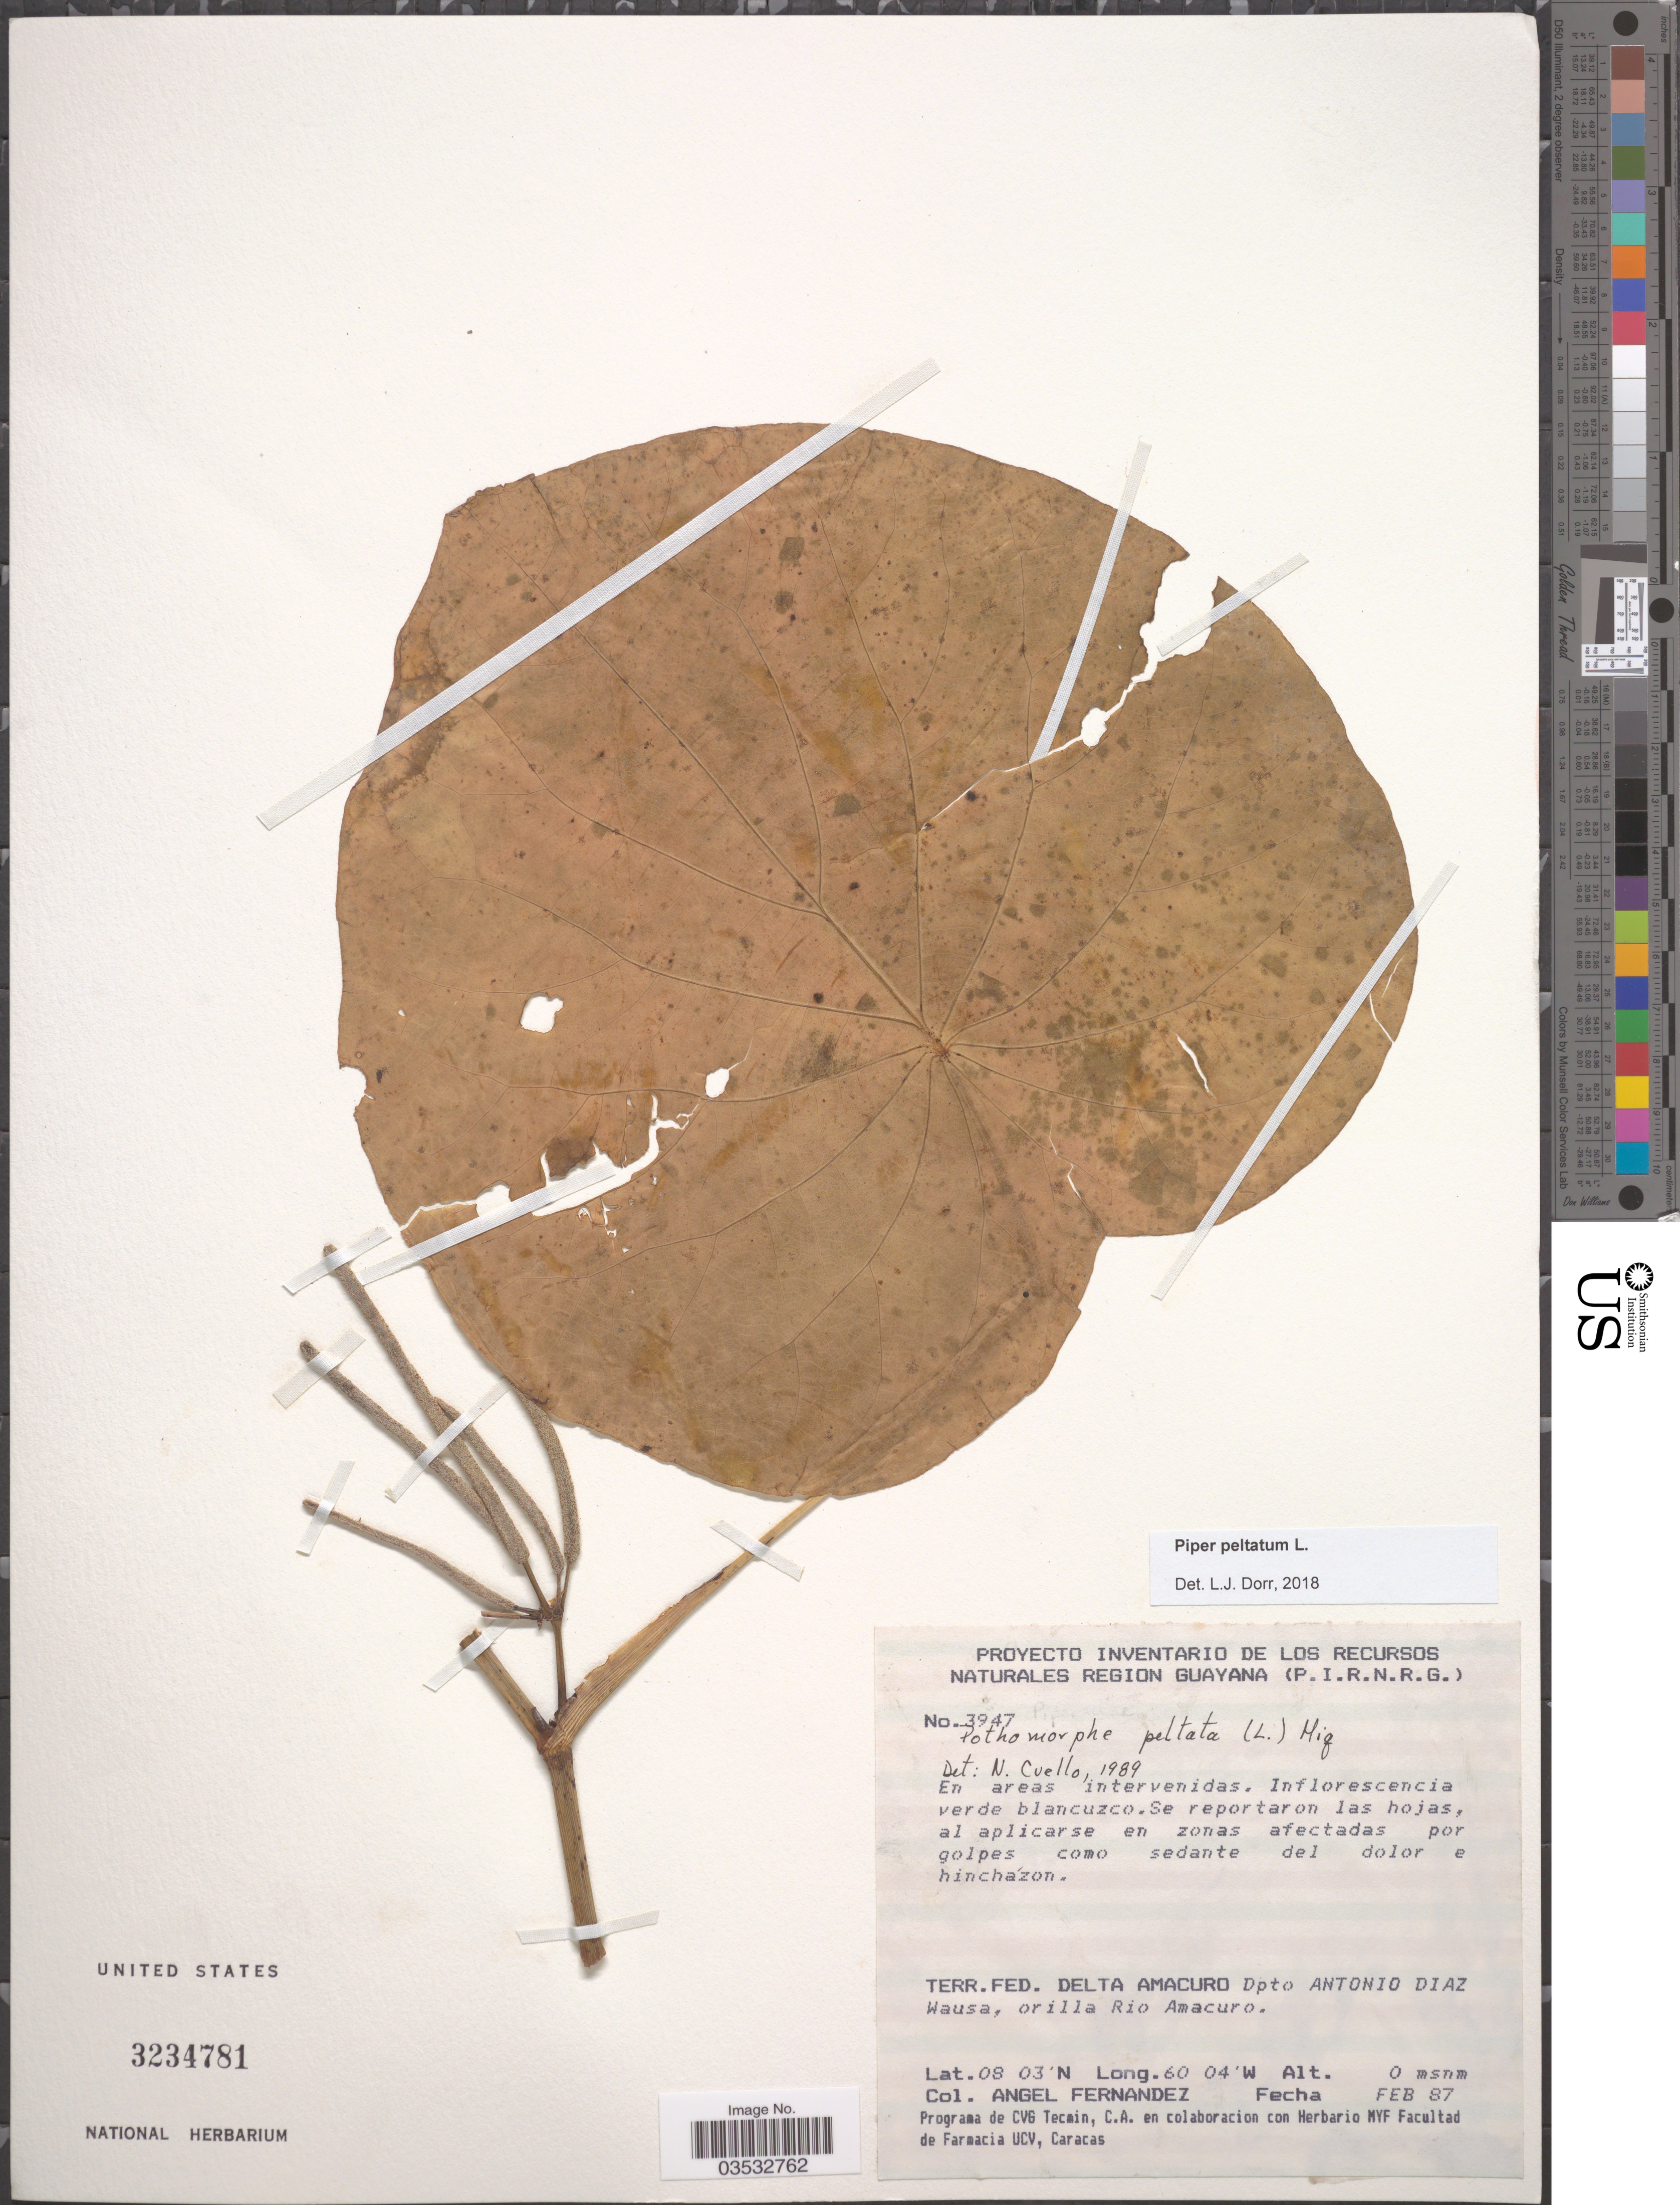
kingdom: Plantae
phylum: Tracheophyta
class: Magnoliopsida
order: Piperales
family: Piperaceae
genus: Piper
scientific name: Piper peltatum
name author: L.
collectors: Á. Fernández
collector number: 3947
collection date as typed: Transcribed d/m/y: /2/87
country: Venezuela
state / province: Delta Amacuro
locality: Terr. Fed. Delta Amacuro Dpto Antonio Diaz. Wausa, orilla Rio Amacuro.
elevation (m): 0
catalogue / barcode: US 3234781